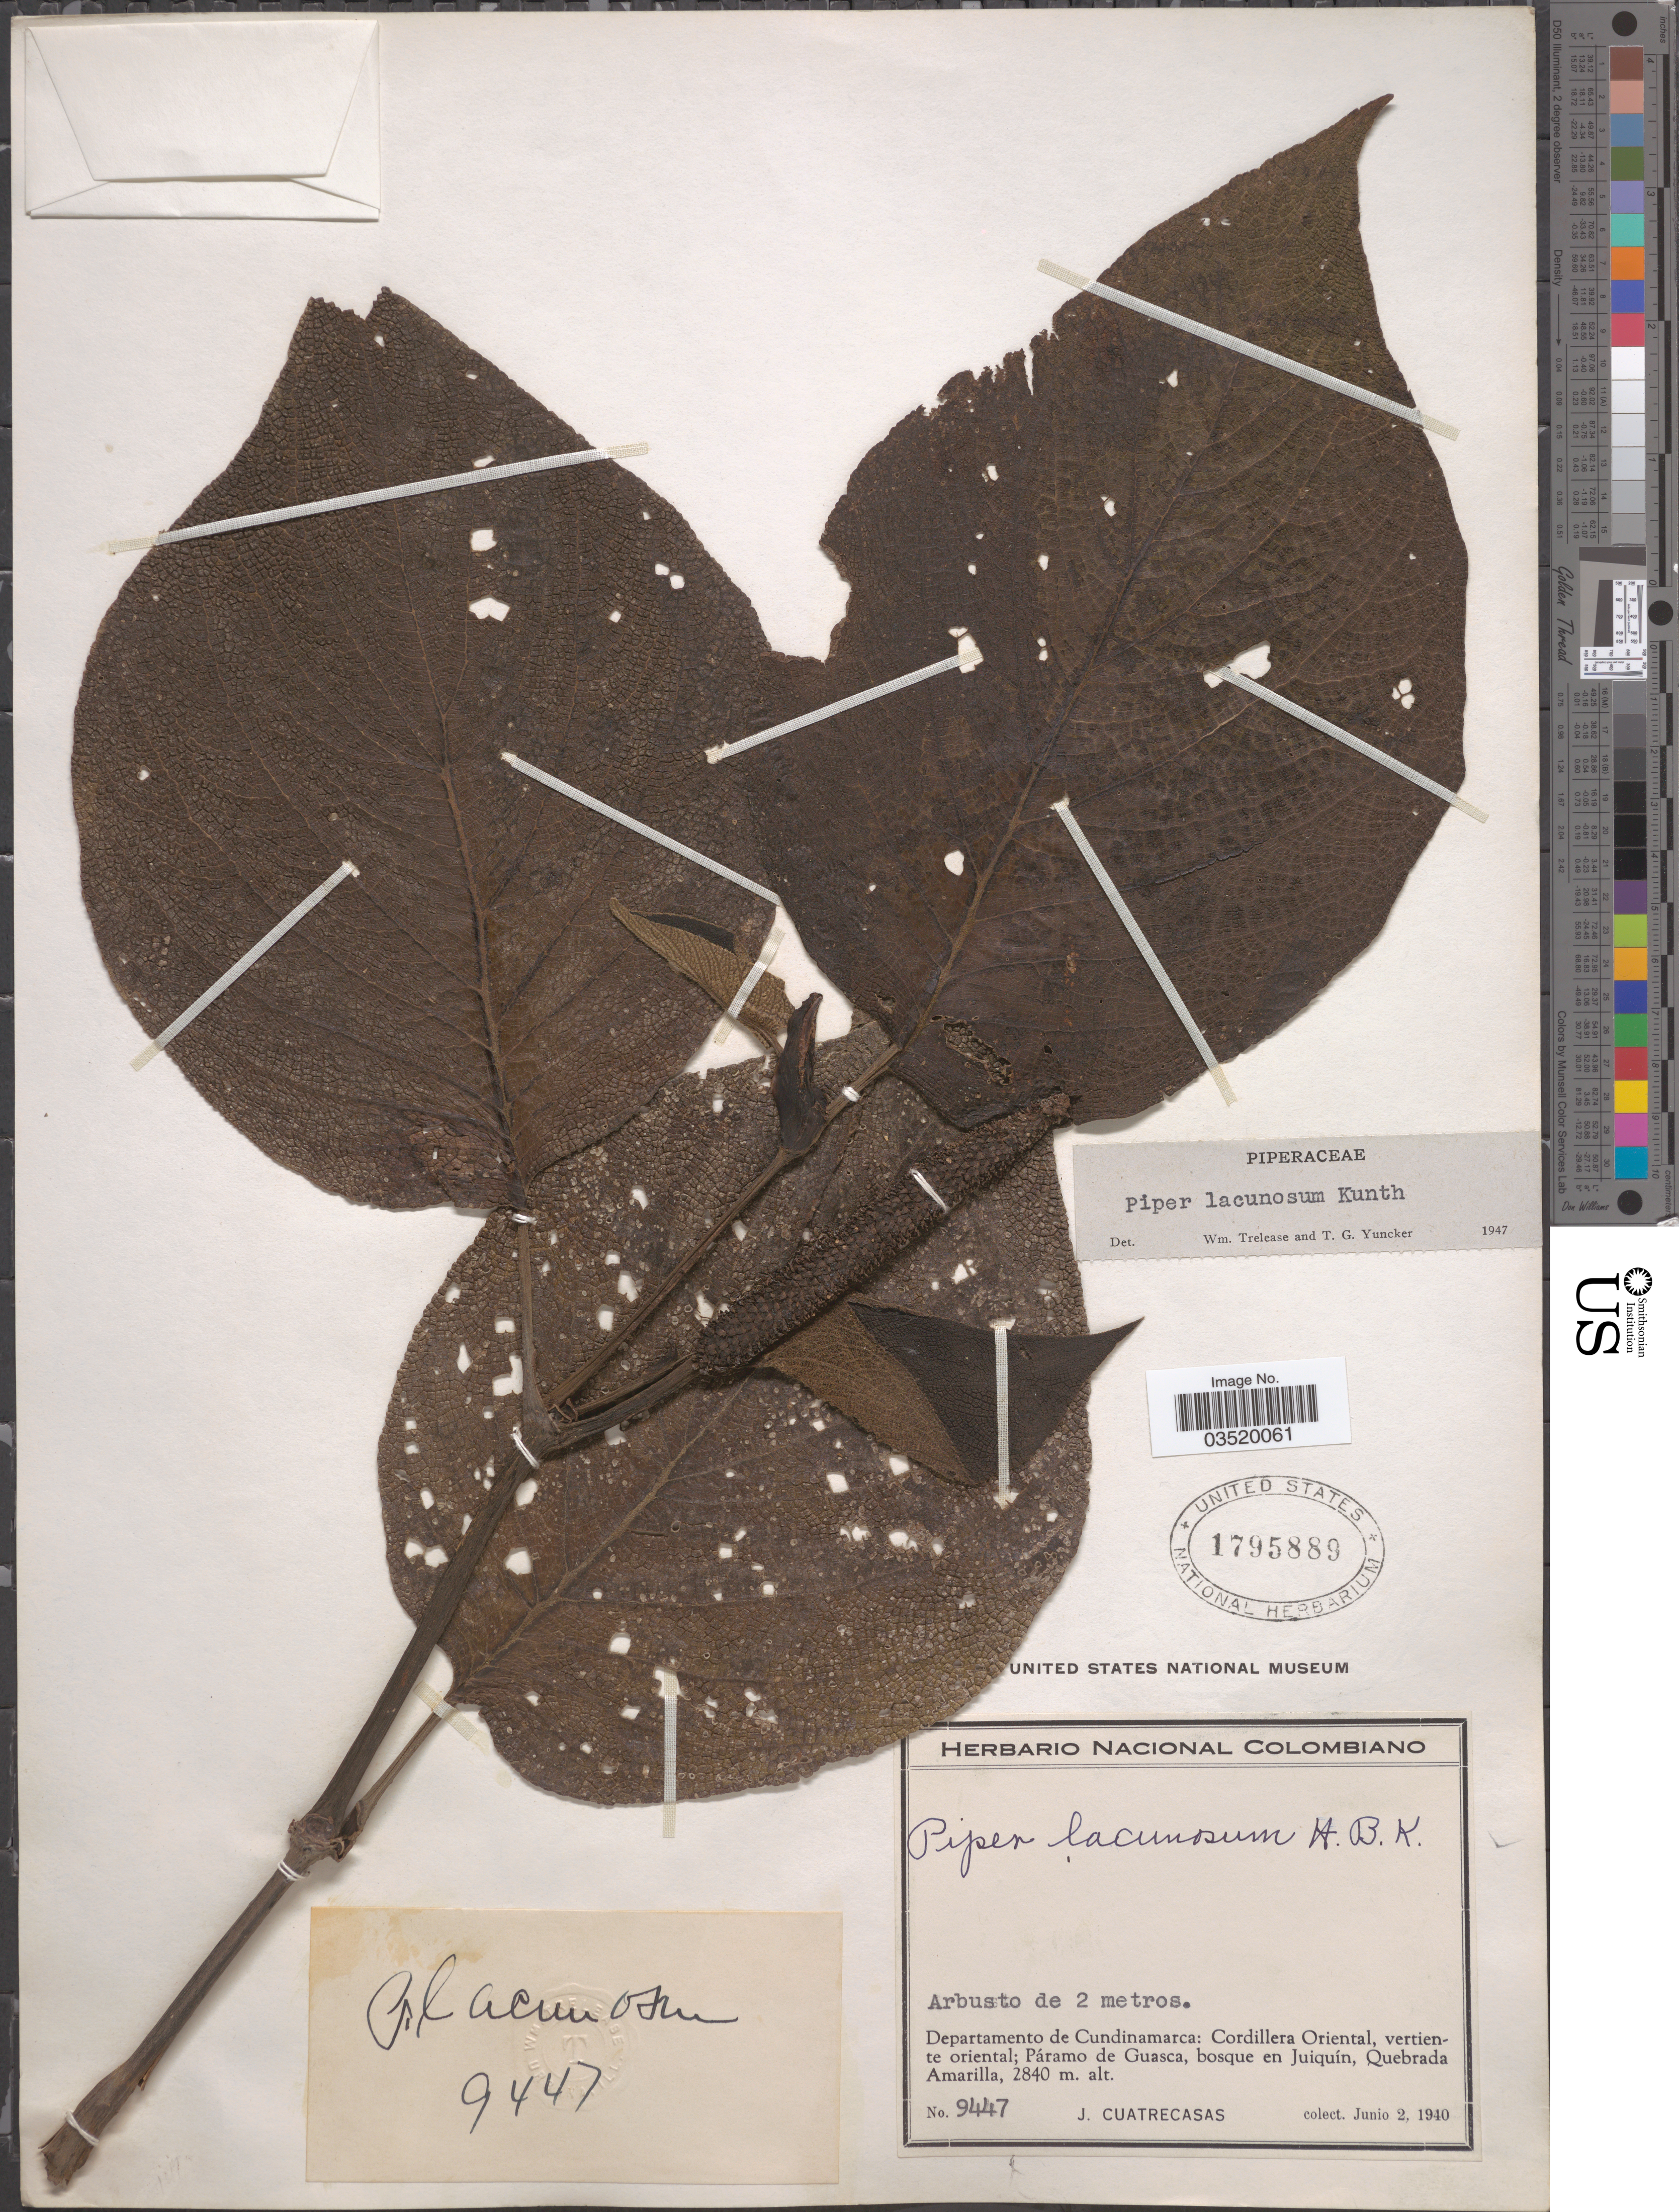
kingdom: Plantae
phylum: Tracheophyta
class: Magnoliopsida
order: Piperales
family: Piperaceae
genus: Piper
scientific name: Piper lacunosum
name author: Kunth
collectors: J. Cuatrecasas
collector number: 9447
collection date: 1940-06-02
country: Colombia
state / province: Cundinamarca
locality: Departamento de Cundinamarca: Cordillera Oriental, vertiente oriental; Páramo de Guasca, bosque en Juiquín, Quebrada Amarilla.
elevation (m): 2840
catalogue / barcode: US 1795889